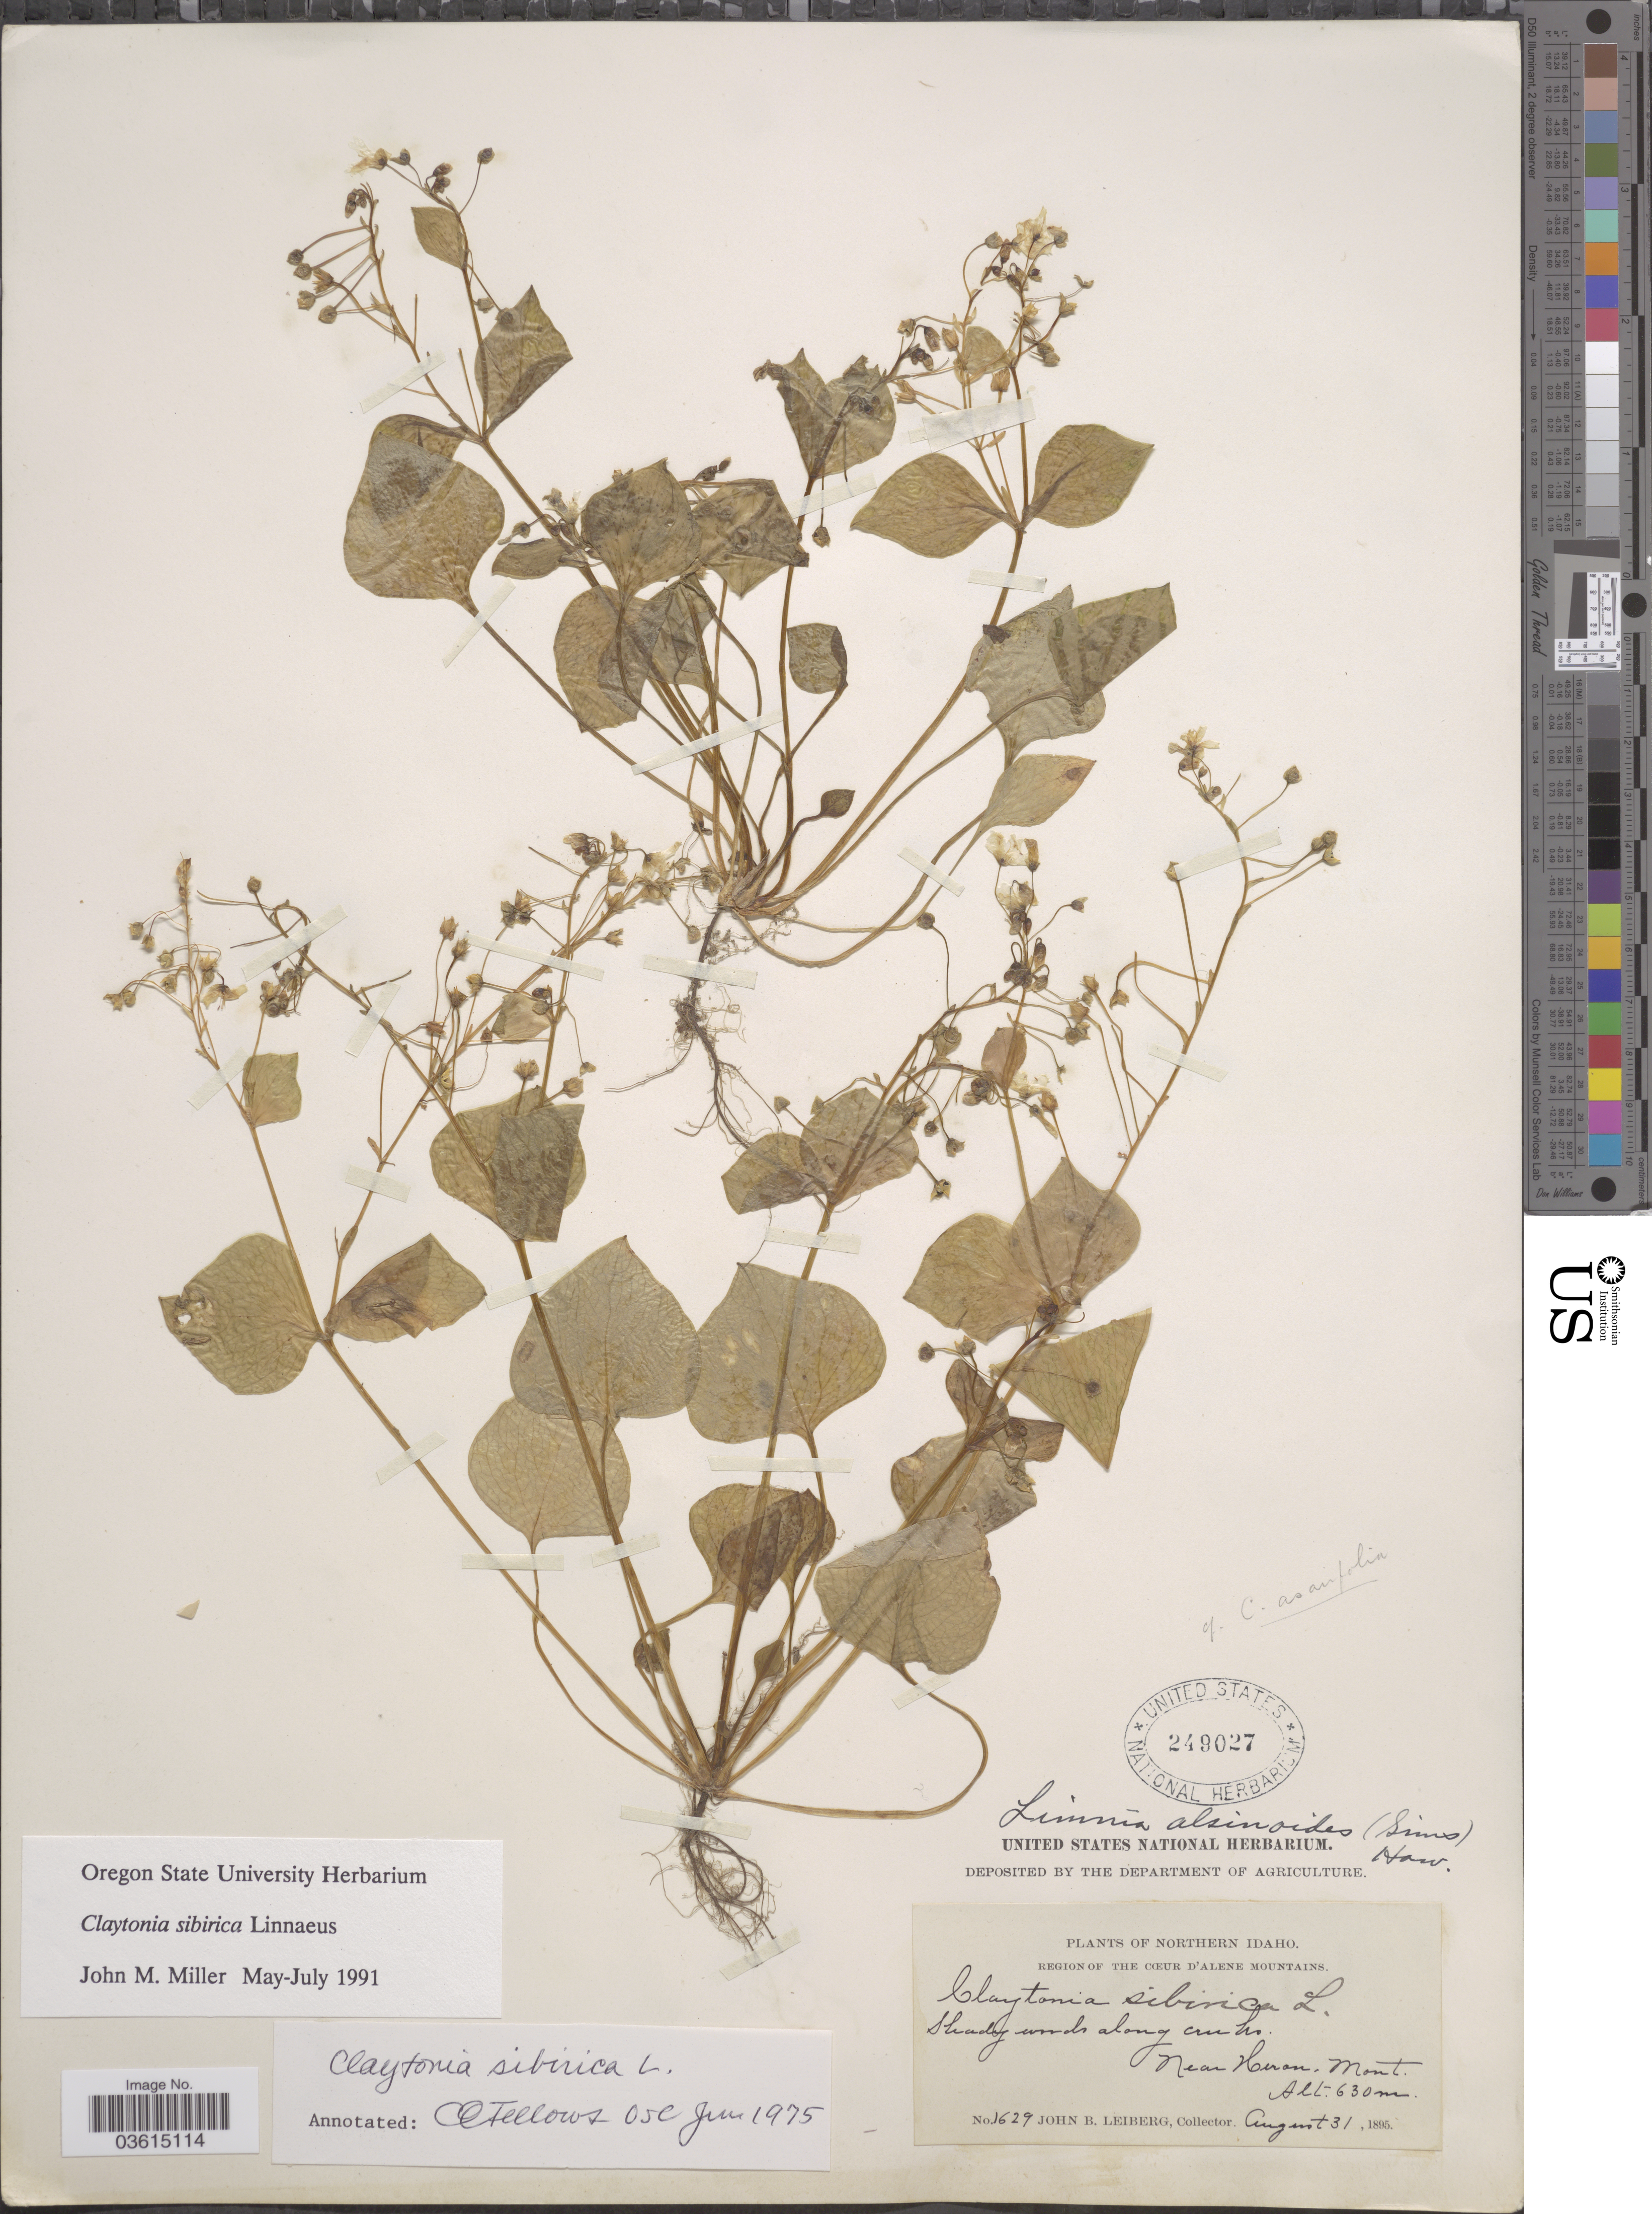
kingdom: Plantae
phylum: Tracheophyta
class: Magnoliopsida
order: Caryophyllales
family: Montiaceae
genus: Claytonia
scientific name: Claytonia sibirica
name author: L.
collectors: J. B. Leiberg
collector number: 1629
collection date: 1895-08-31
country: United States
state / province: Idaho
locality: Northern Idaho. Region of the Cœur d'Alene Mountains. near Heron, Mont.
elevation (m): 630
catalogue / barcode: US 249027